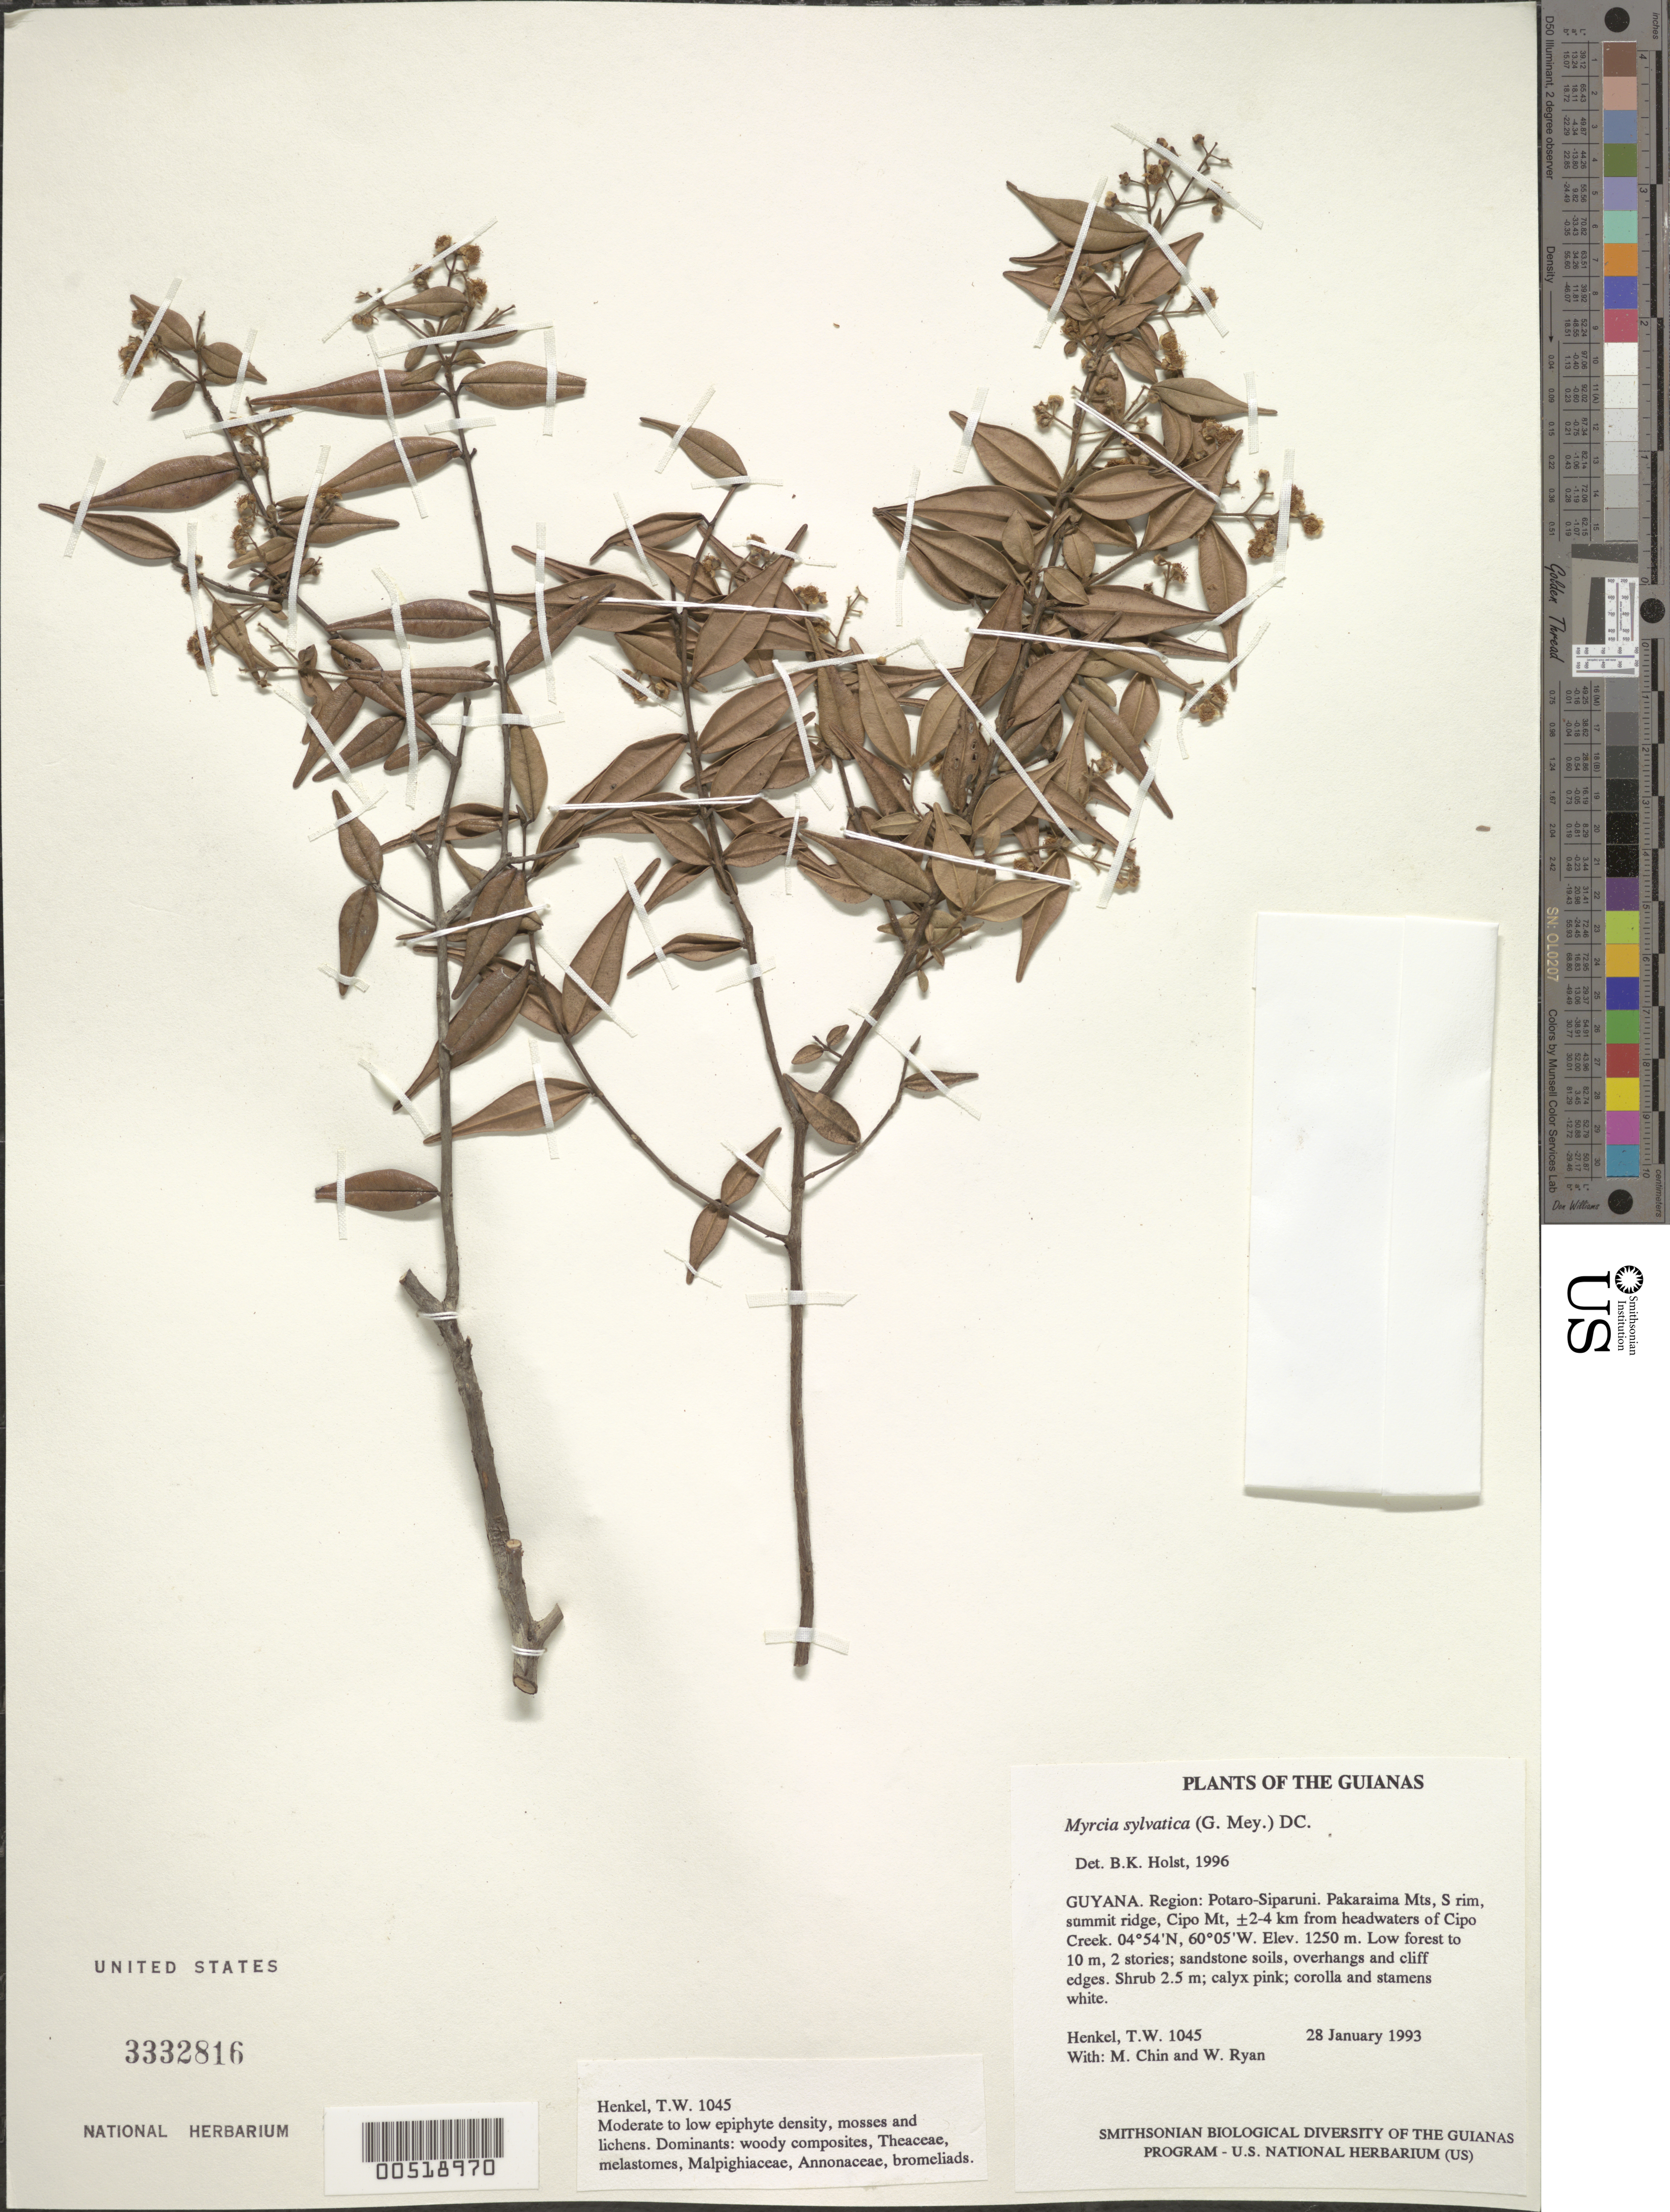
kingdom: Plantae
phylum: Tracheophyta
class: Magnoliopsida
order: Myrtales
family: Myrtaceae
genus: Myrcia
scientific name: Myrcia sylvatica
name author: (G. Mey.) DC.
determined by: Holst, Bruce K.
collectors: T. Henkel, M. Chin & W. Ryan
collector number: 1045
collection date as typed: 28 January 1993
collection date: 1993-01-28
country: Guyana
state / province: Potaro-Siparuni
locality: Pakaraima Mts, S rim, summit ridge, Cipo Mt, ±2-4 km from headwaters of Cipo Creek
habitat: Low forest to 10 m, 2 stories; sandstone soils, overhangs and cliff edges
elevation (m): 1250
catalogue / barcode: US 3332816